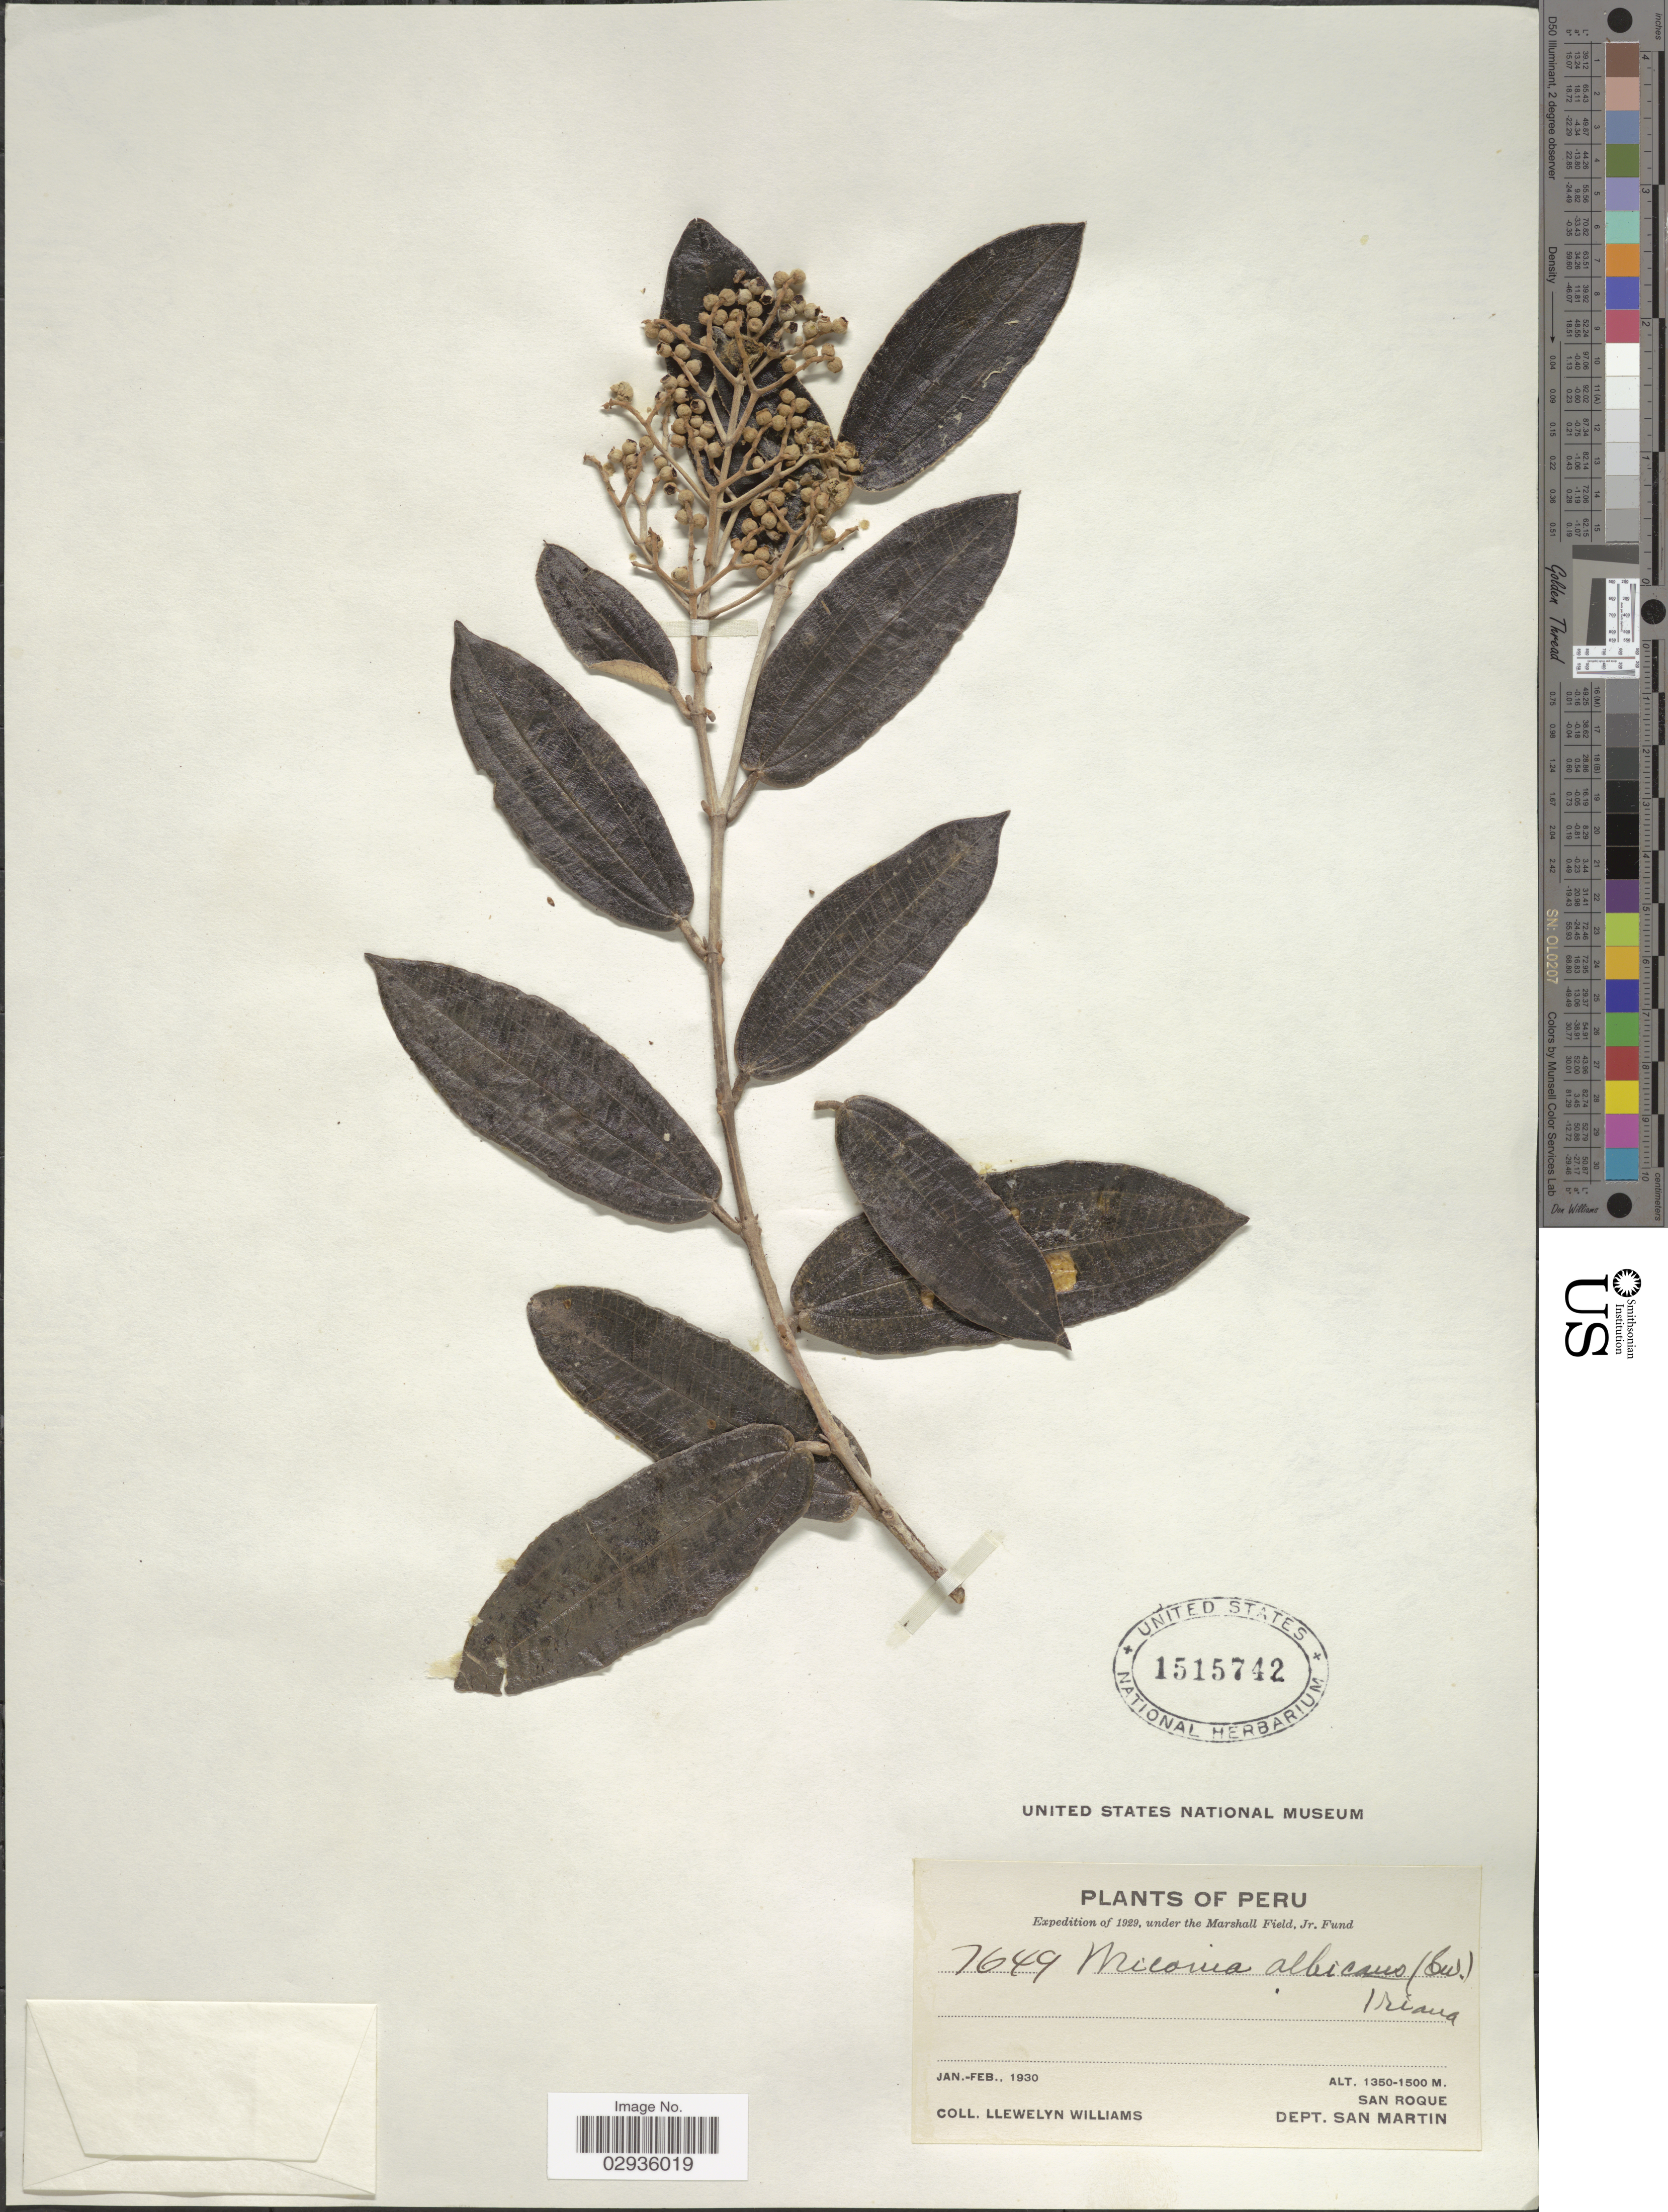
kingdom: Plantae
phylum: Tracheophyta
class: Magnoliopsida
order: Myrtales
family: Melastomataceae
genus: Miconia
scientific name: Miconia albicans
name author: (Sw.) Steud.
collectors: Ll. Williams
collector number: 7649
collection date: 1930-01/1930-02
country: Peru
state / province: San Martín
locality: San Roque, Dept. San Martin.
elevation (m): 1350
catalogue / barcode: US 1515742